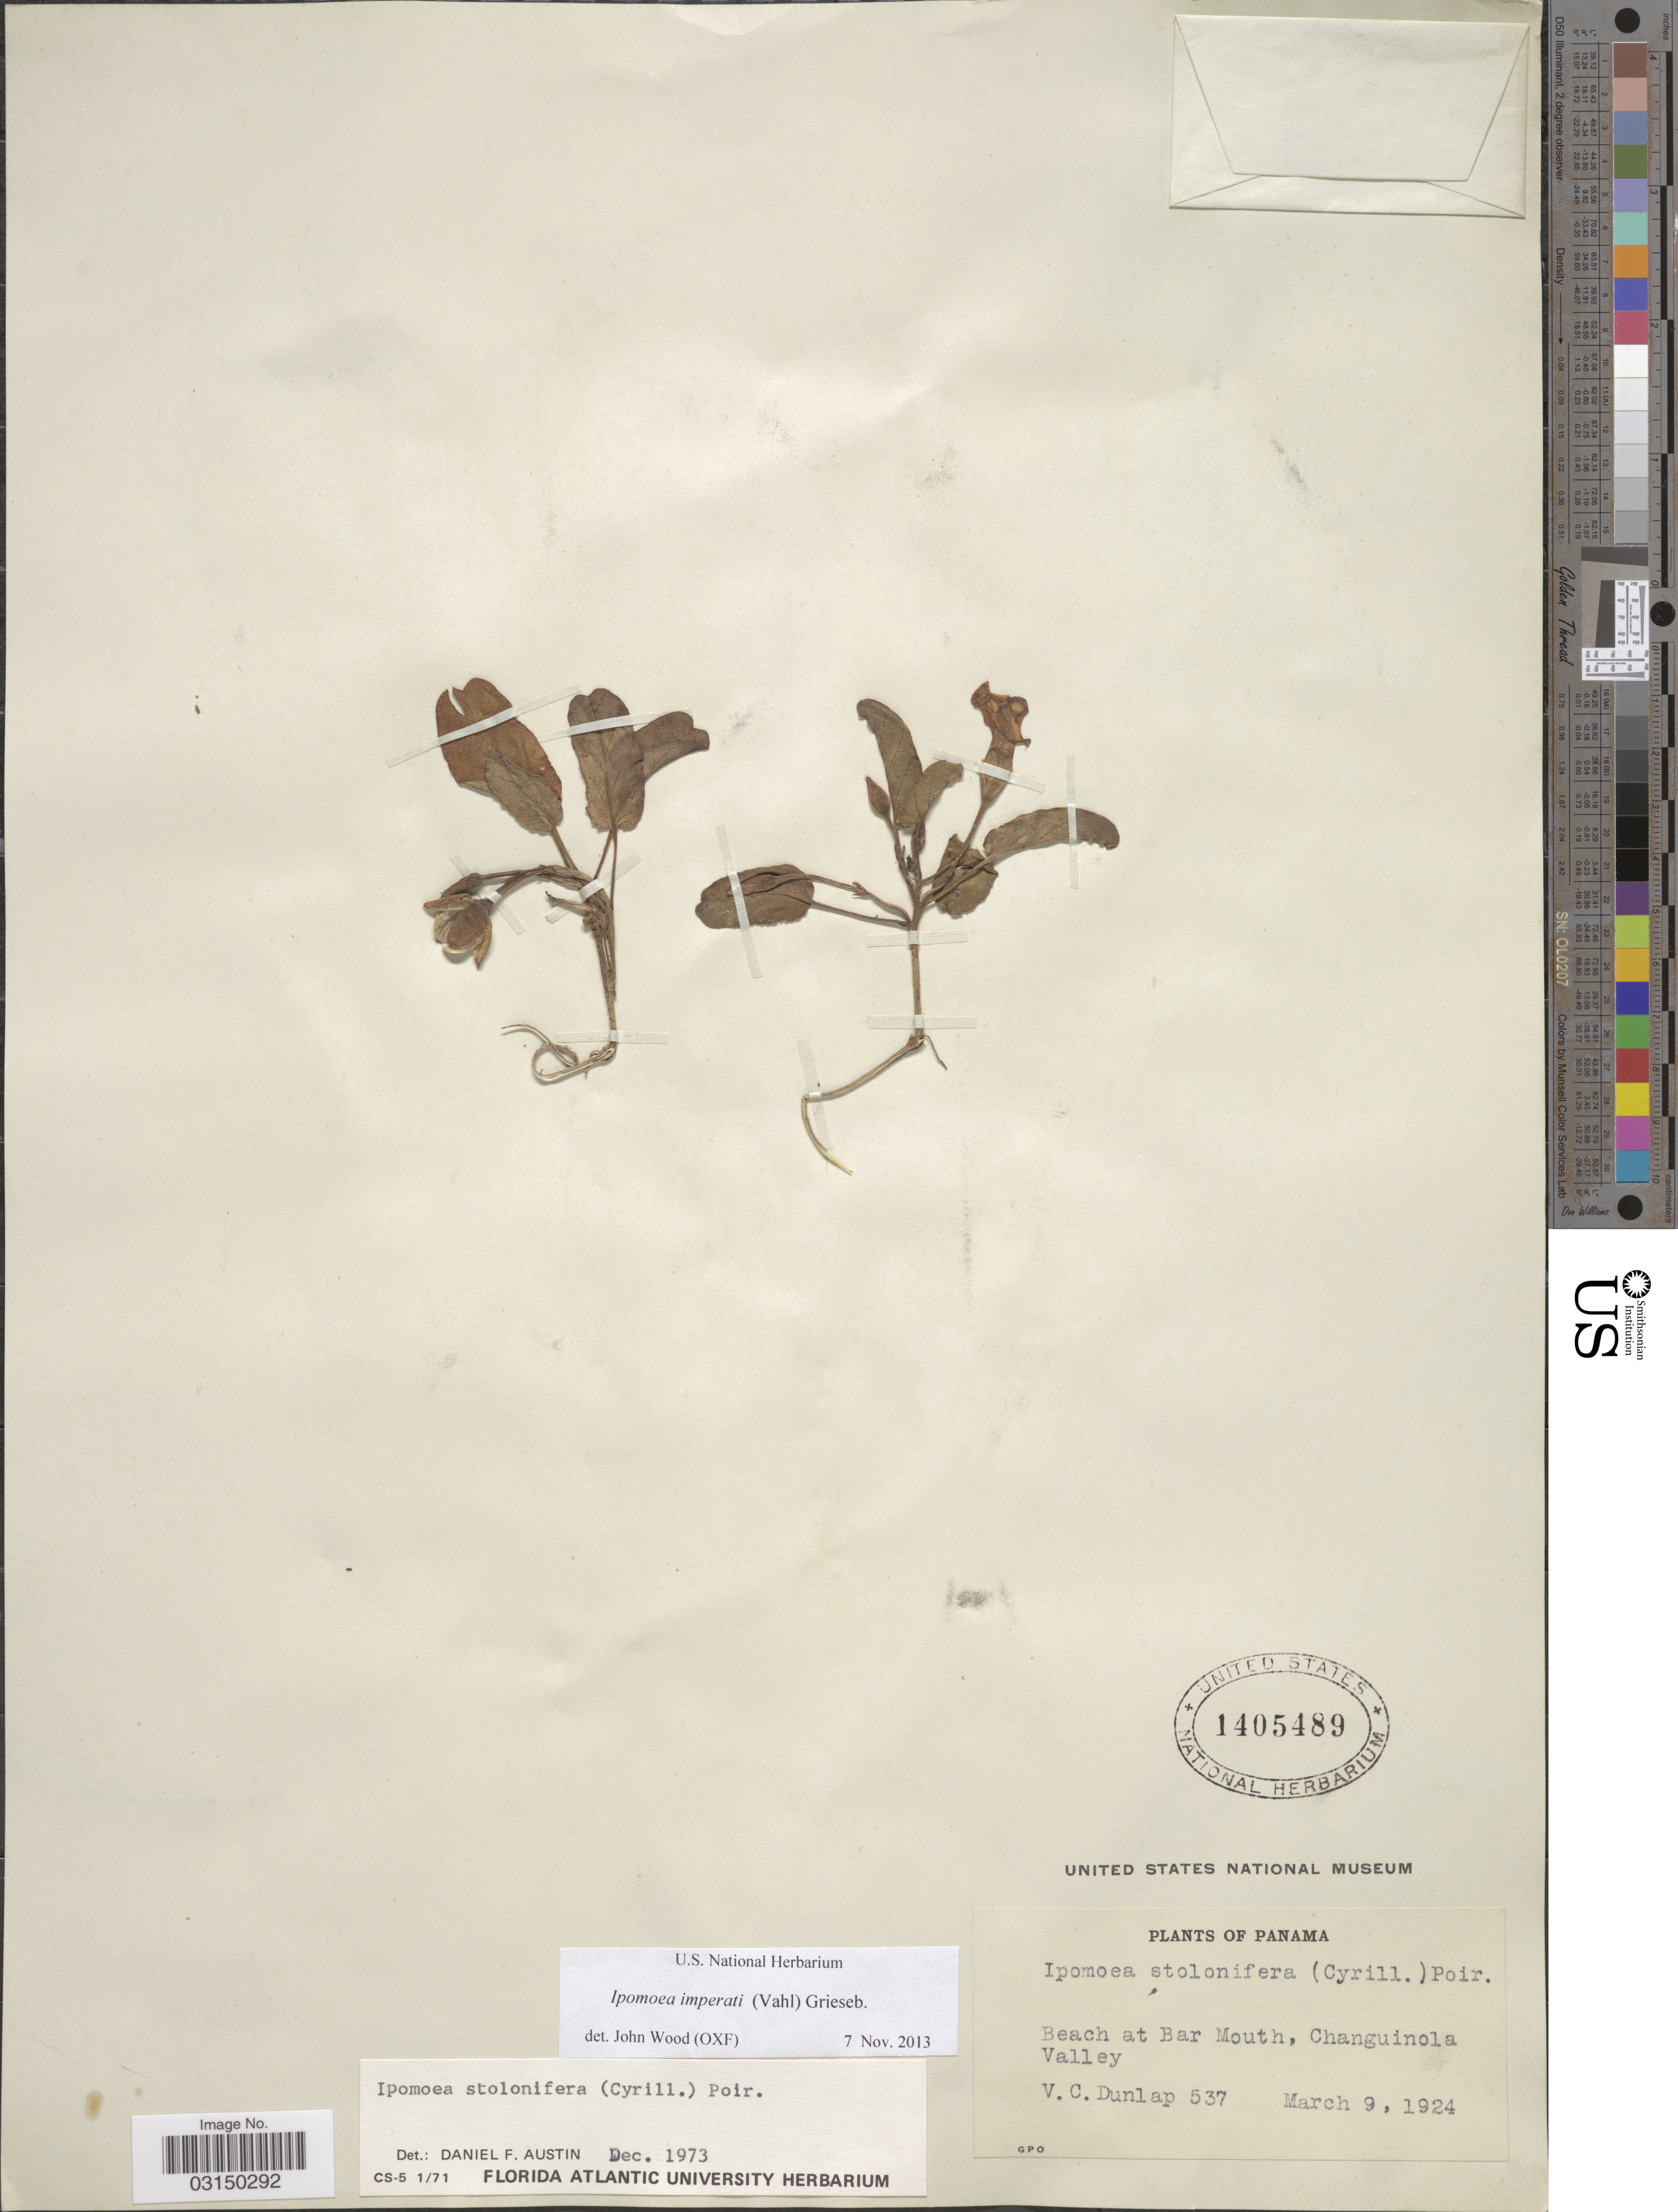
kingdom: Plantae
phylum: Tracheophyta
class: Magnoliopsida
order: Solanales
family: Convolvulaceae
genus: Ipomoea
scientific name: Ipomoea imperati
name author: (Vahl) Griseb.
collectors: V. C. Dunlap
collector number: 537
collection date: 1924-03-09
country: Panama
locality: Beach at Bar Mouth, Changuinola Valley.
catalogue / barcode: US 1405489